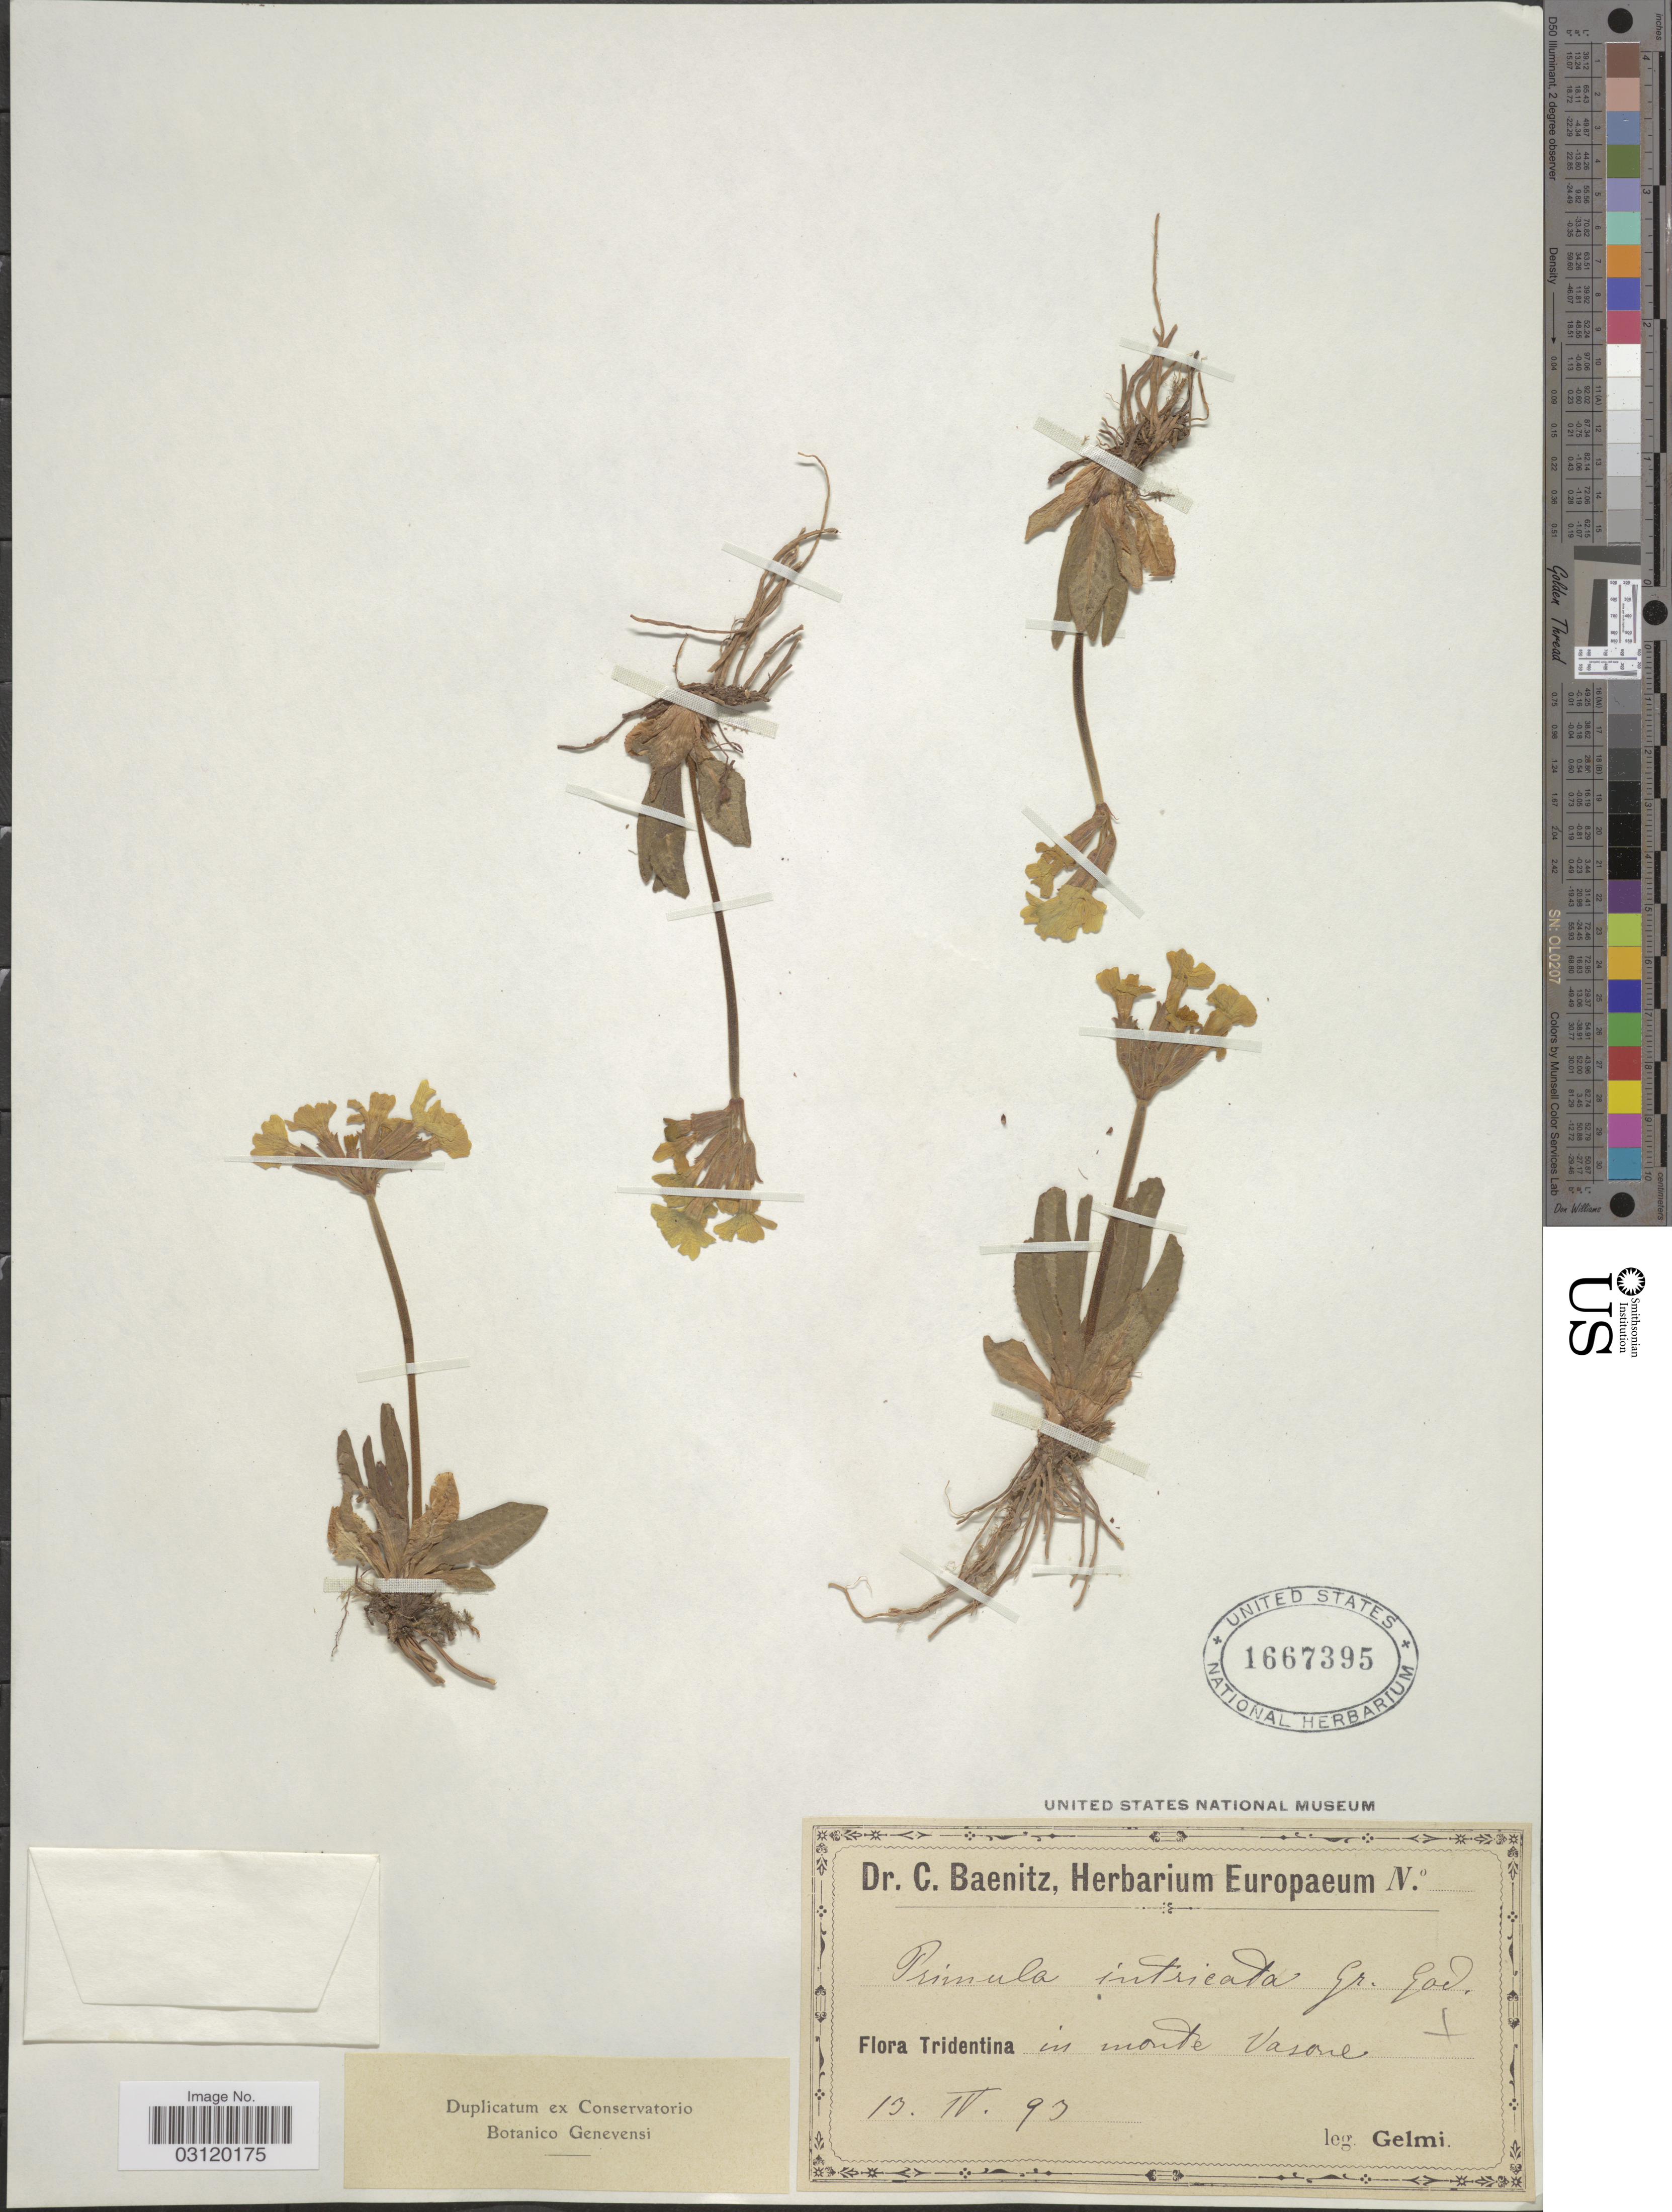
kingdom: Plantae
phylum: Tracheophyta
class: Magnoliopsida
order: Ericales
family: Primulaceae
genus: Primula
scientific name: Primula intricata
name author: Gren. & Godr.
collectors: -. Gelmi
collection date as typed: Transcribed d/m/y: 13/4/93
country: Italy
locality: Europaeum, Tridentina in monte Vasone.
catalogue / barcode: US 1667395